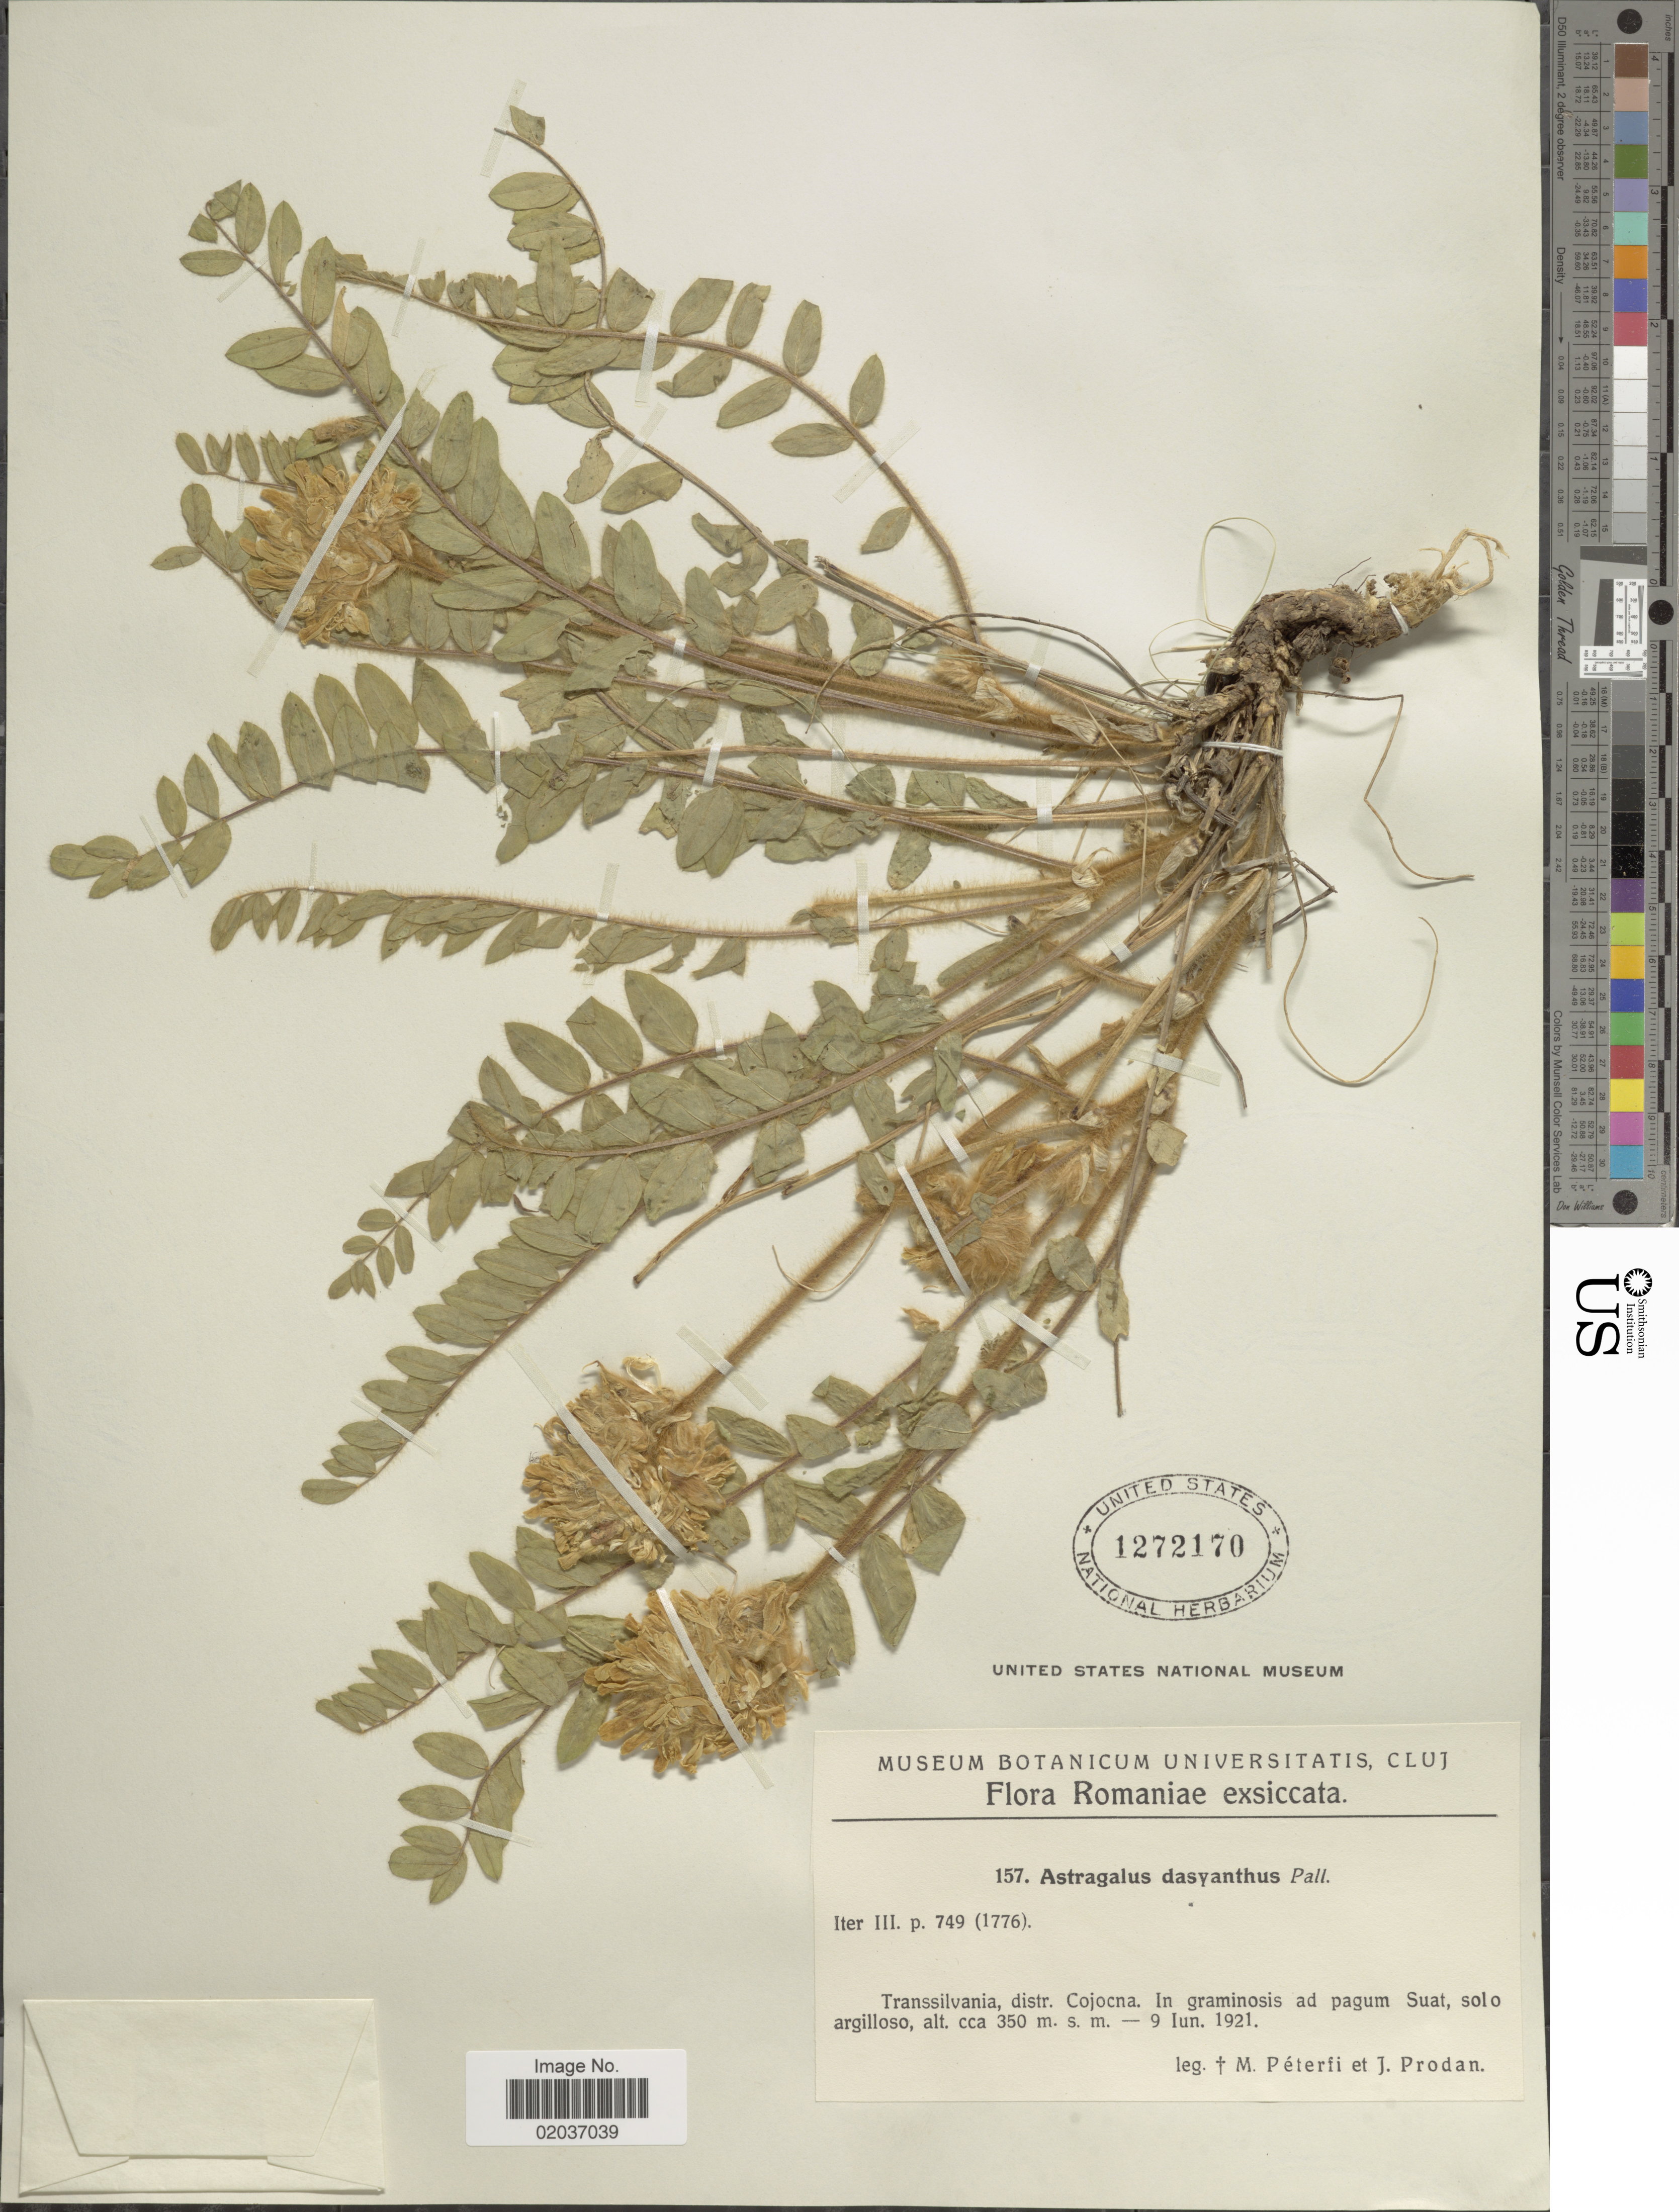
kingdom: Plantae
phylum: Tracheophyta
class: Magnoliopsida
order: Fabales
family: Fabaceae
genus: Astragalus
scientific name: Astragalus dasyanthus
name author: Pall.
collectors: M. Péterfi & J. Prodan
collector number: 157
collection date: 1921-06-09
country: Romania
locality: Transsilvania, distr. Cojocna. Suat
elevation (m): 350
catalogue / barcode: US 1272170